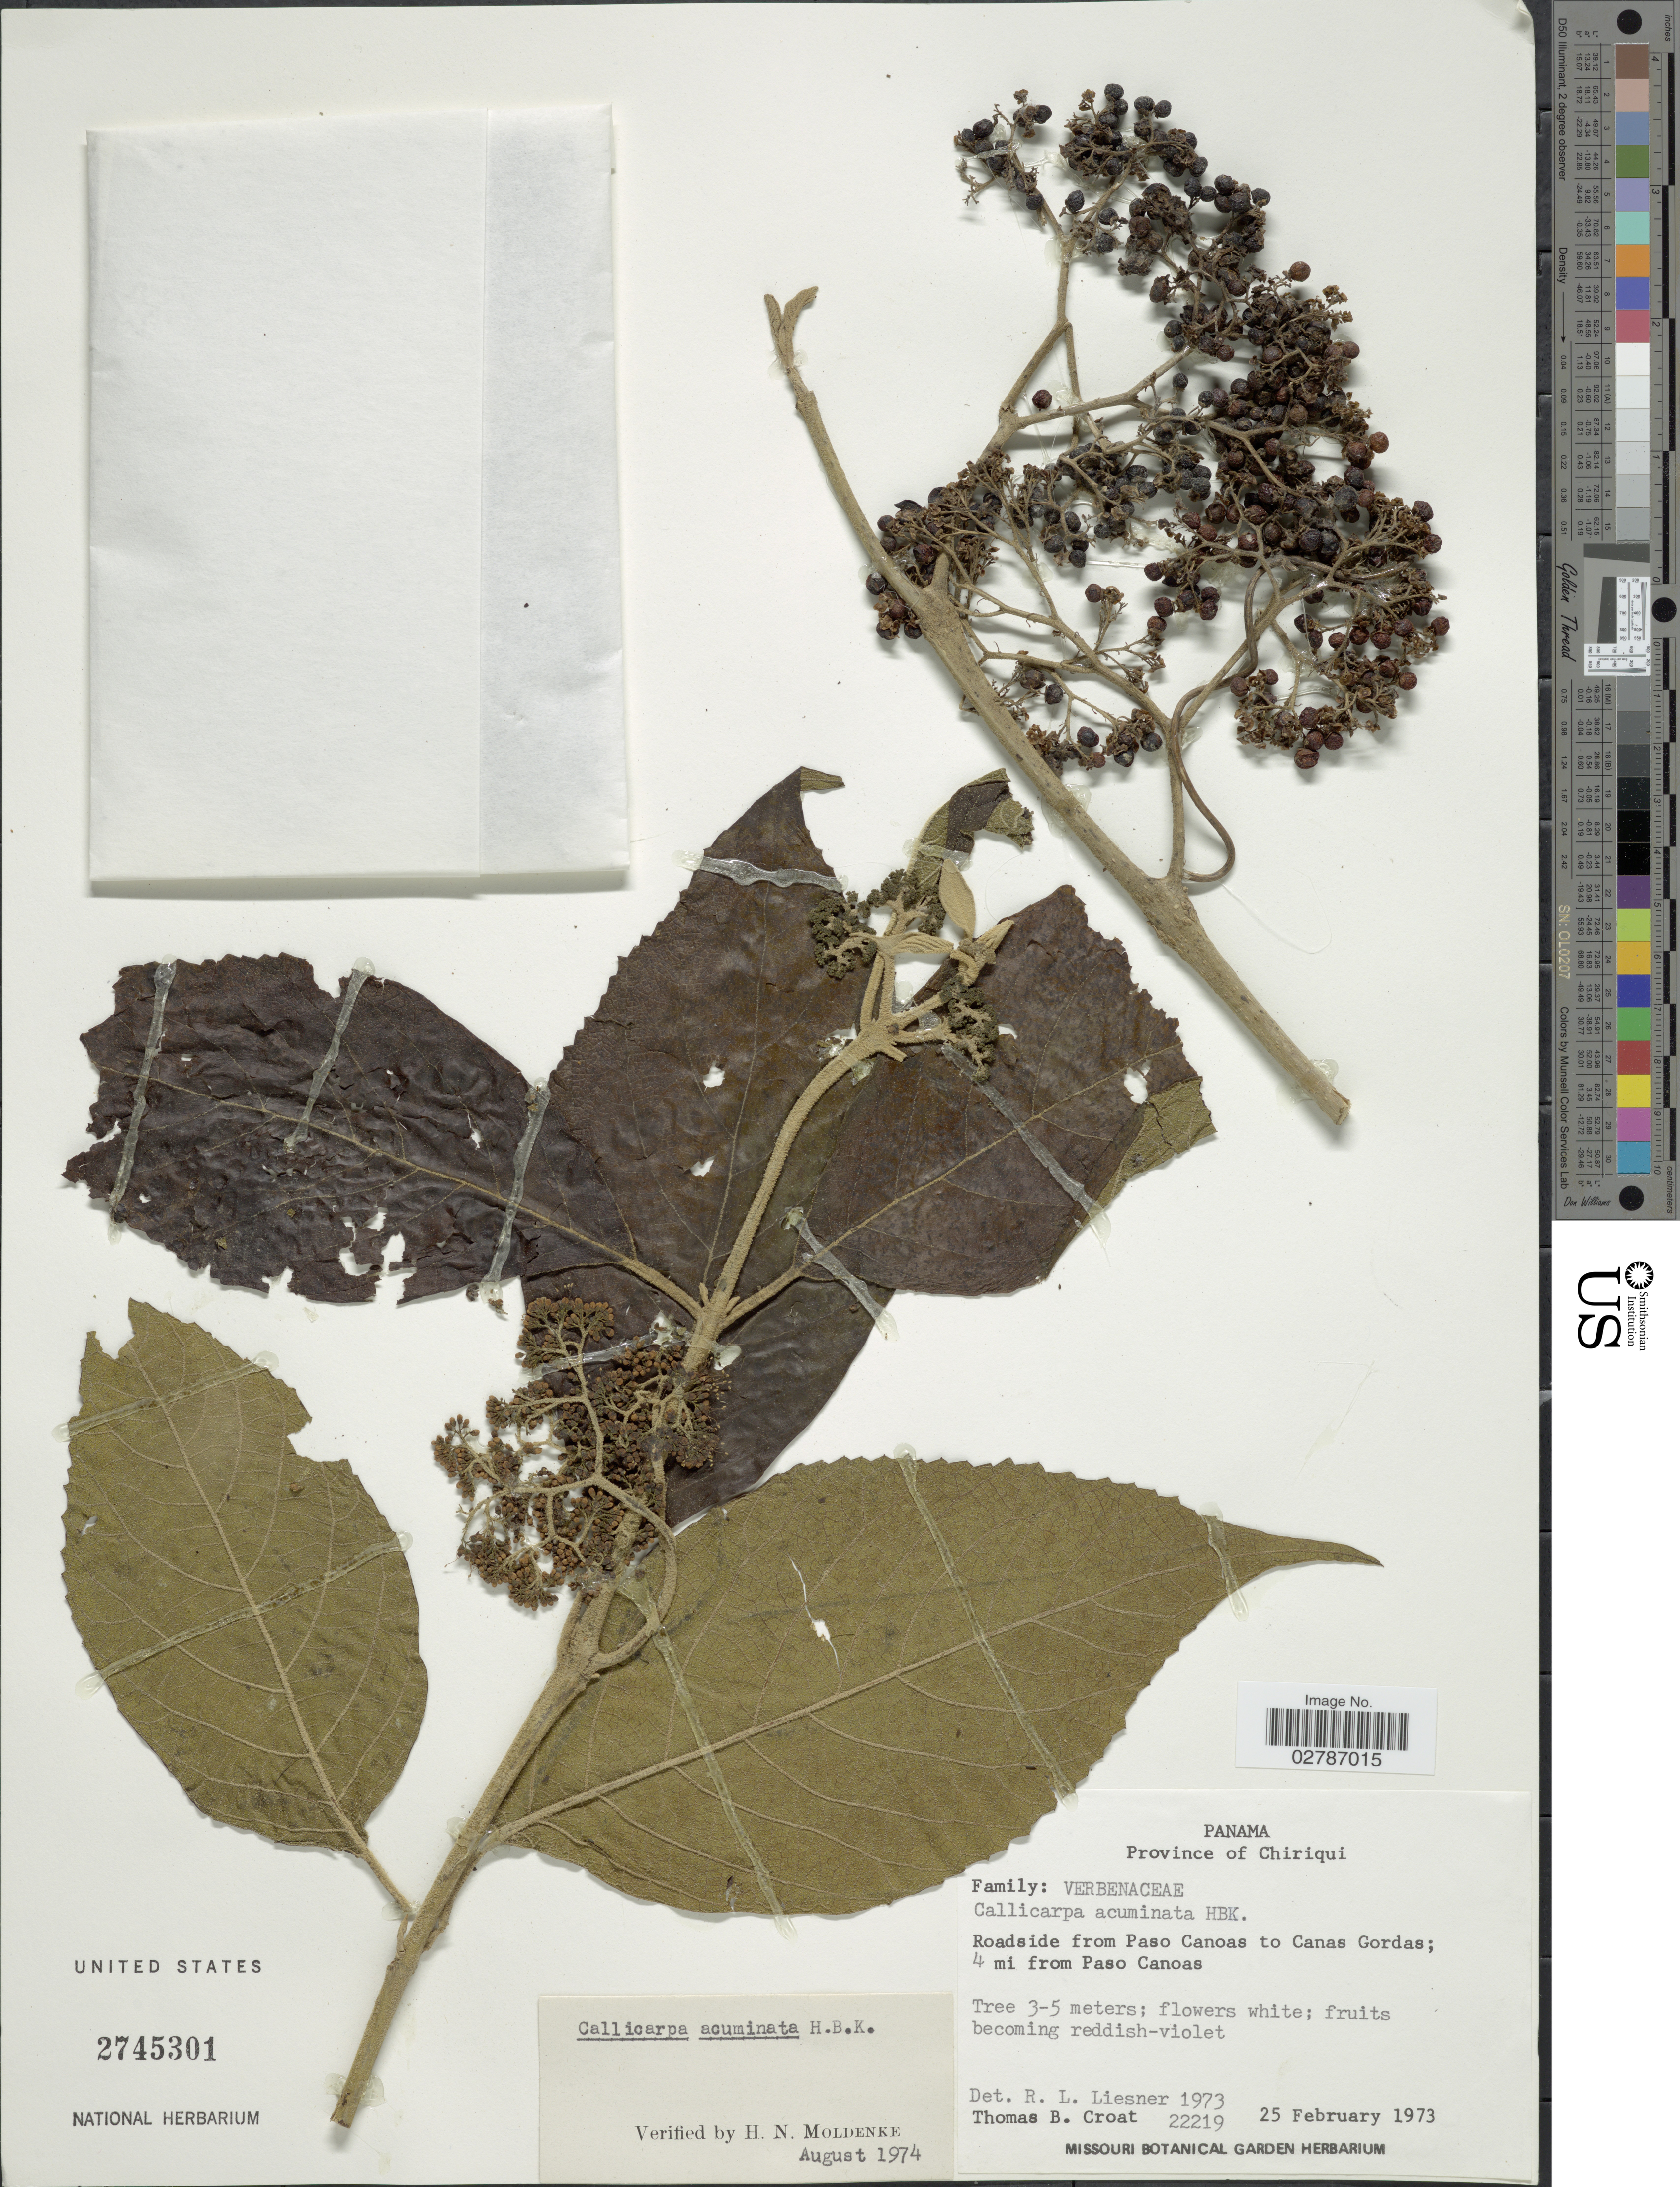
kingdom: Plantae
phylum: Tracheophyta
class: Magnoliopsida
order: Lamiales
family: Lamiaceae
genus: Callicarpa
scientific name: Callicarpa acuminata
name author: Kunth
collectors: T. B. Croat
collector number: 22219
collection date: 1973-02-25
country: Panama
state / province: Chiriqui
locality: Roadside from Paso Canoas to Canas Gordas; 4 mi from Paso Canoas.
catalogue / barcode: US 2745301